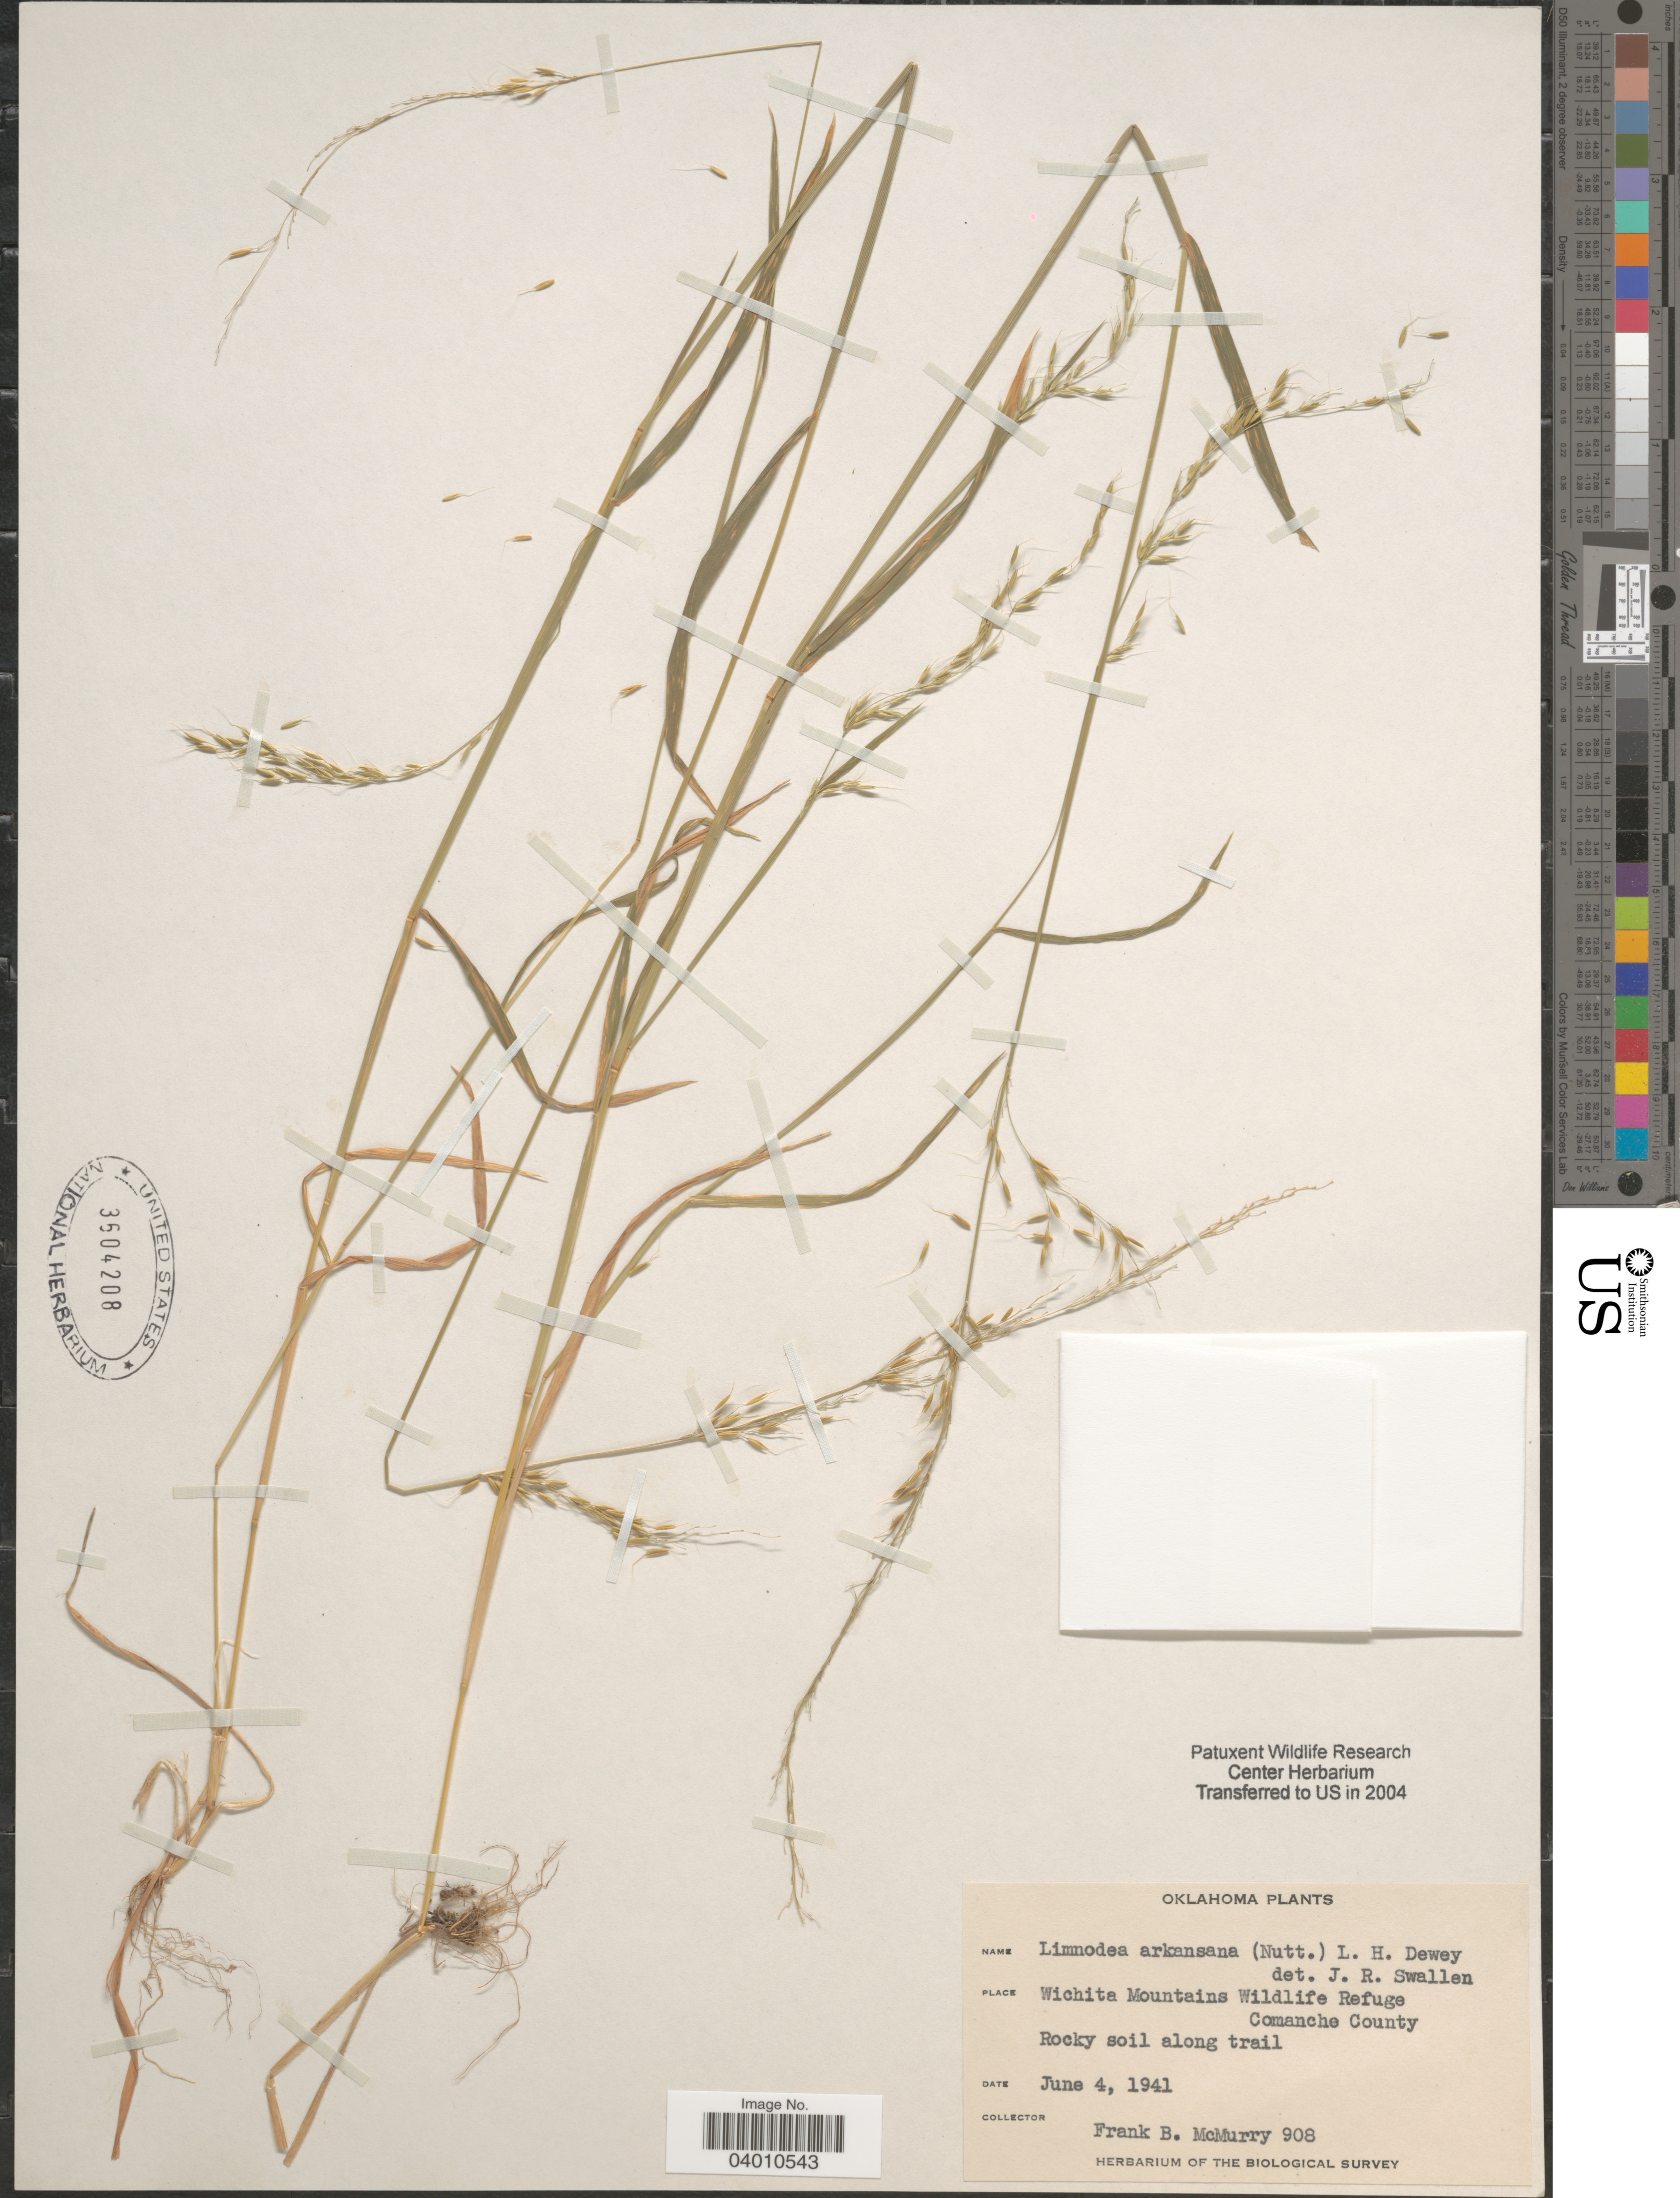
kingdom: Plantae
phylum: Tracheophyta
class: Liliopsida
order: Poales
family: Poaceae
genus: Limnodea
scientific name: Limnodea arkansana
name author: (Nutt.) L.H. Dewey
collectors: F. B. McMurry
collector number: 908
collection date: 1941-06-04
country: United States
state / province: Oklahoma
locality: Wichita Mountains Wildlife Refuge Comanche County.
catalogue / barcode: US 3604208